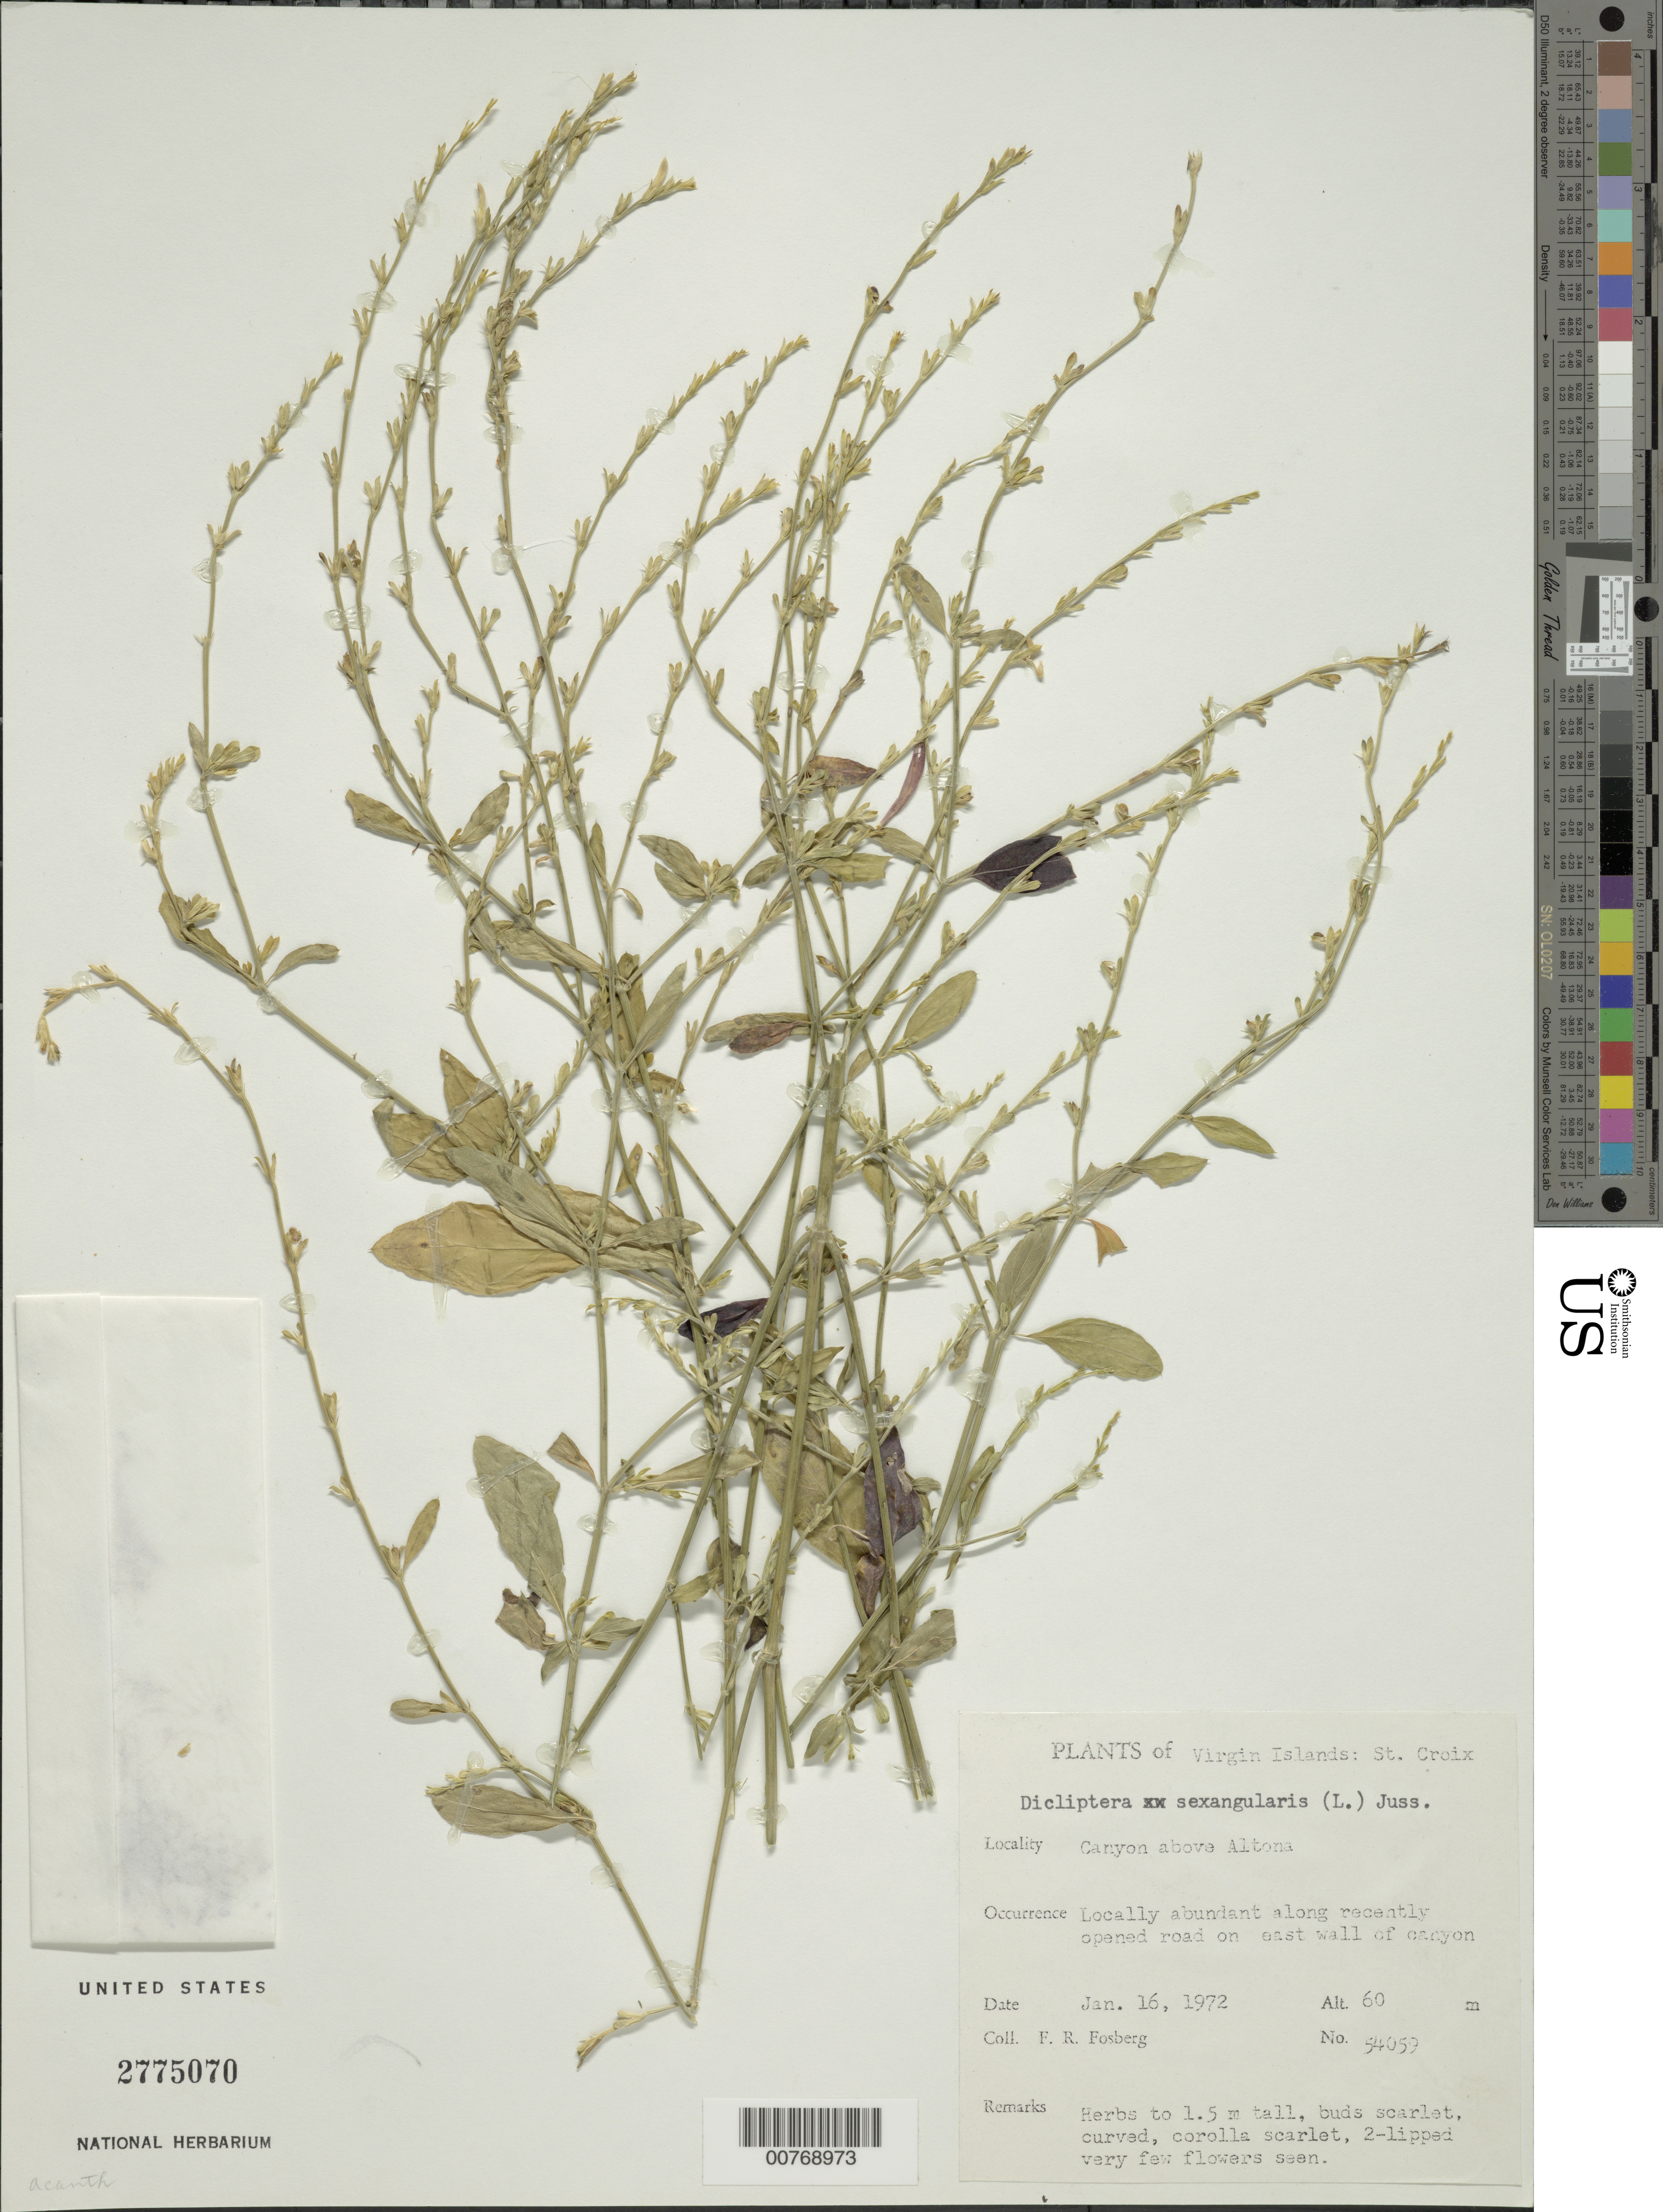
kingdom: Plantae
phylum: Tracheophyta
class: Magnoliopsida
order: Lamiales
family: Acanthaceae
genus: Dicliptera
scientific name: Dicliptera sexangularis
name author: (L.) Juss.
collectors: F. R. Fosberg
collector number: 54059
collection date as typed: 16 Jan 1972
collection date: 1972-01-16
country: U.S. Virgin Islands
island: St. Croix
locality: Canyon above Altona; along recently opened road on east wall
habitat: Locally abundant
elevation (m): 60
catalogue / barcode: US 2775070